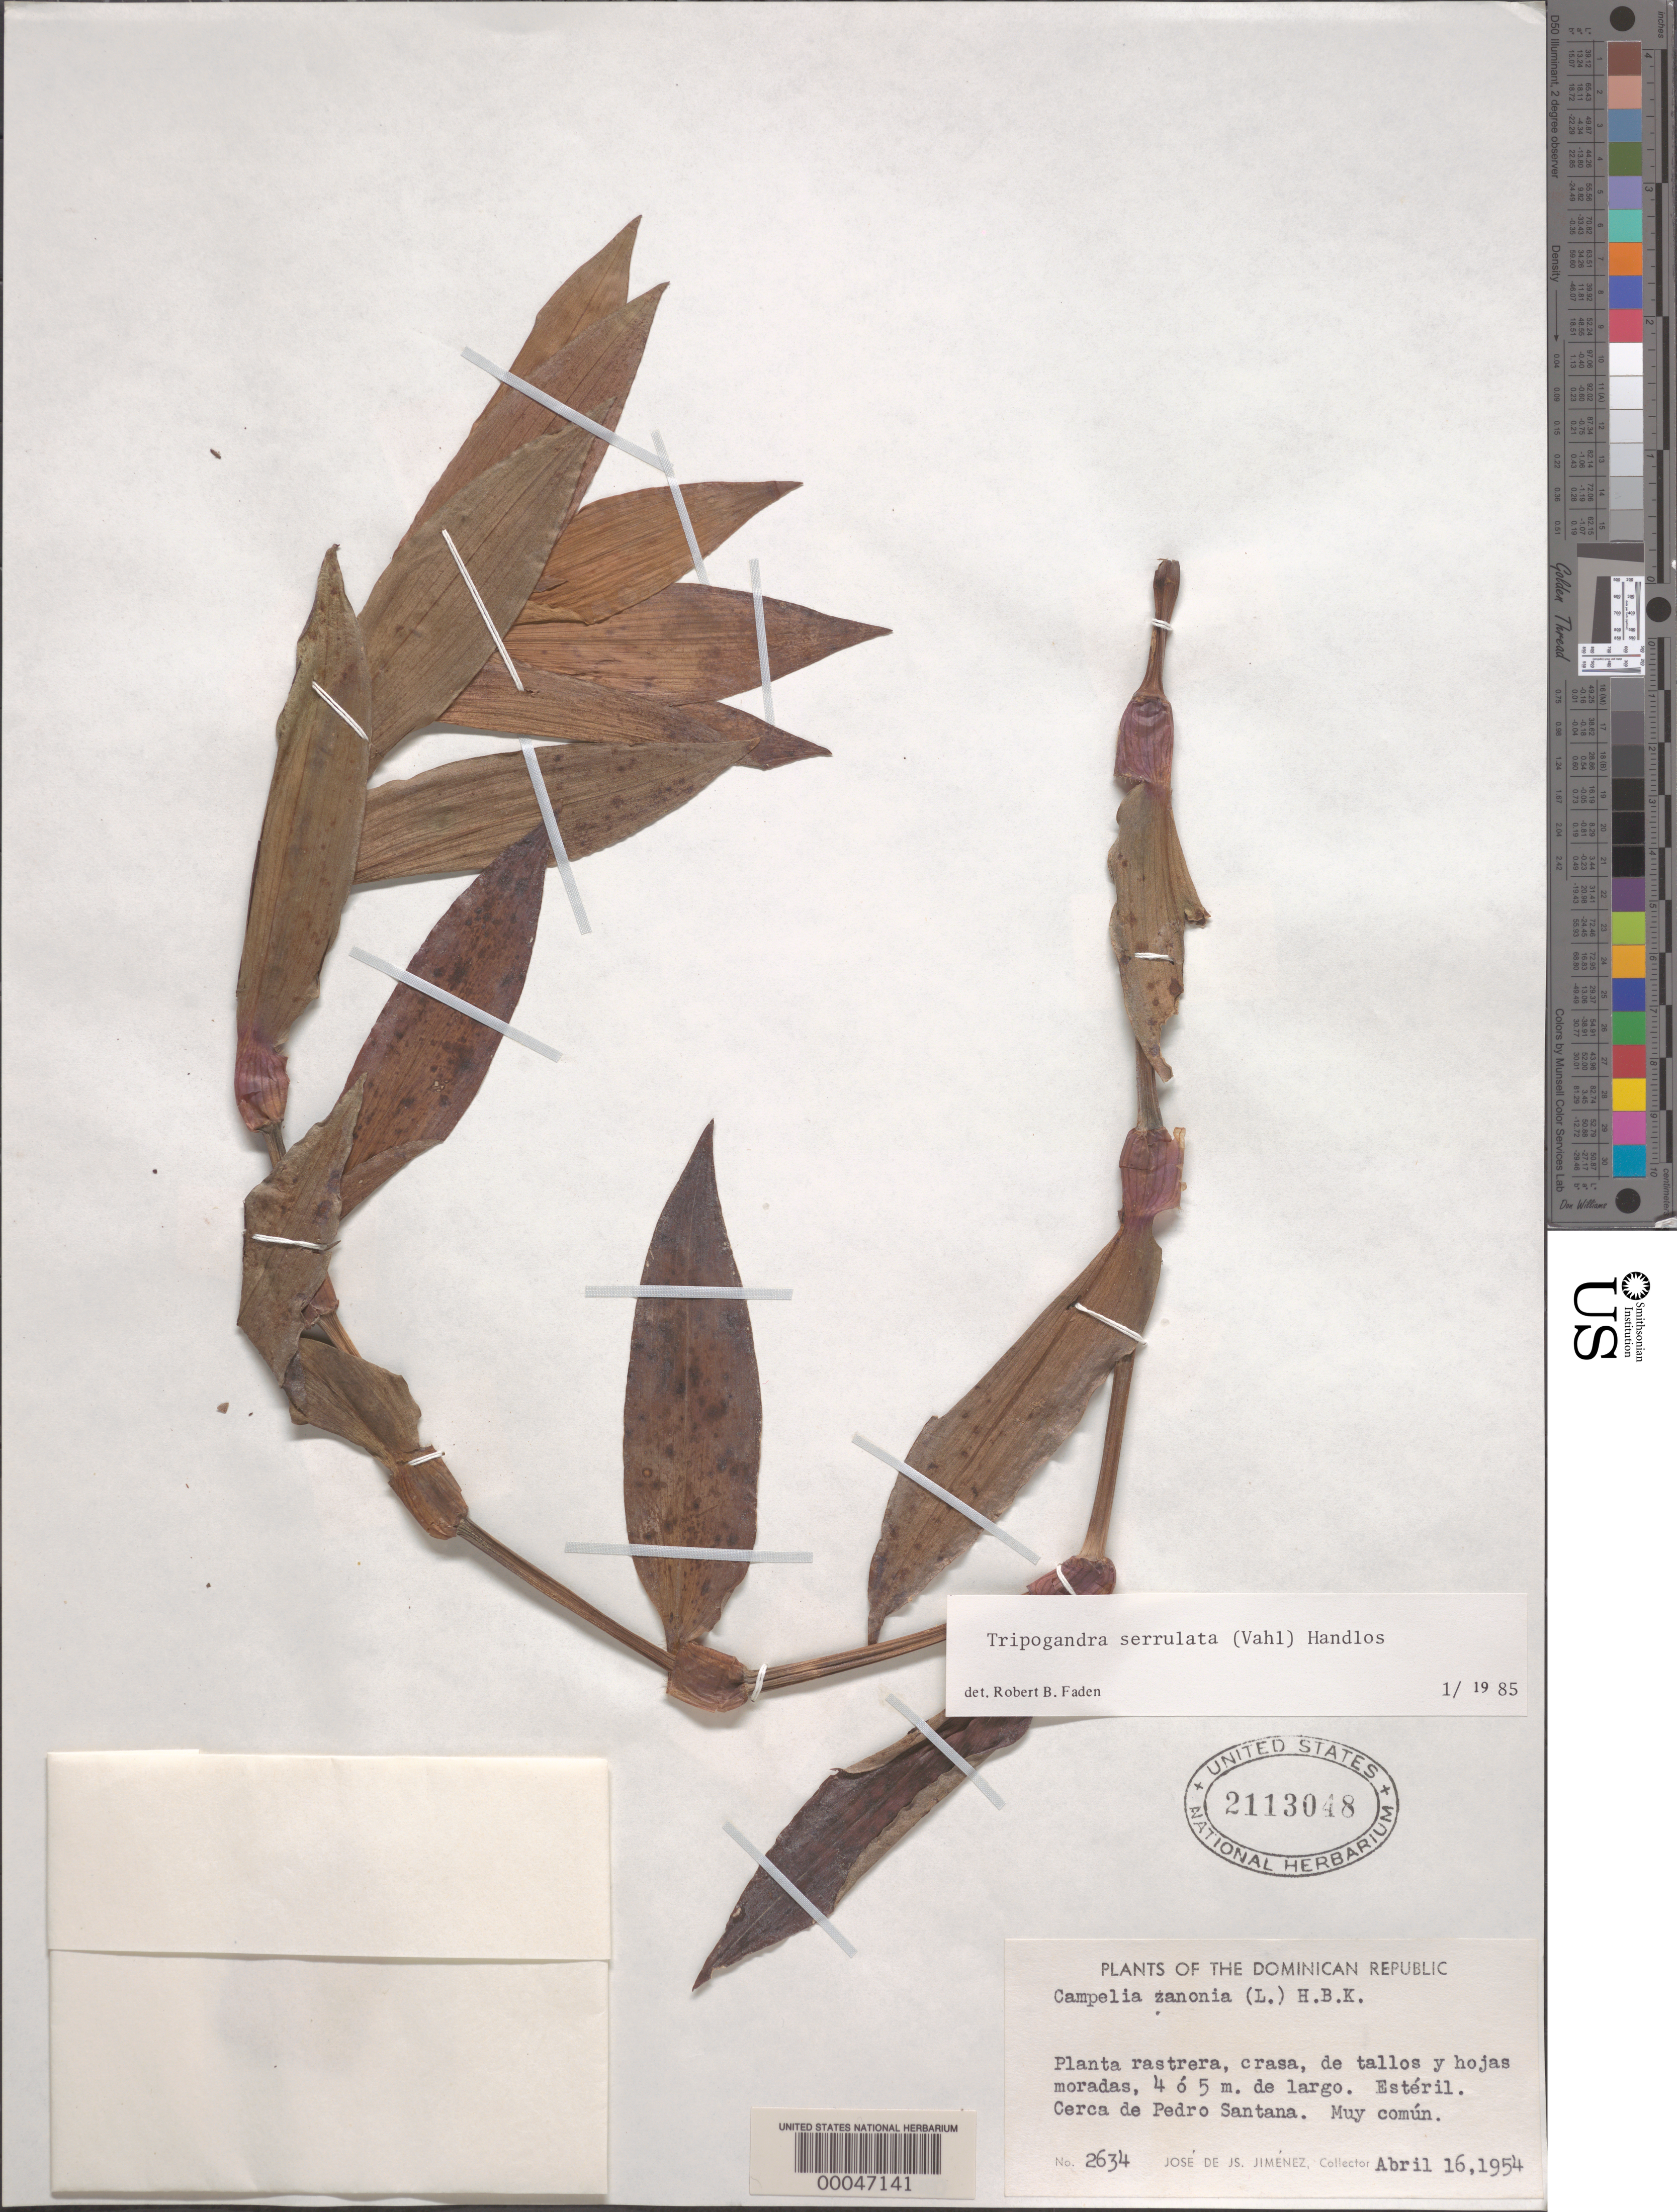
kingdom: Plantae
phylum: Tracheophyta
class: Liliopsida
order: Commelinales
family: Commelinaceae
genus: Tripogandra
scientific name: Tripogandra serrulata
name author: (Vahl) Handlos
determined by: Faden, Robert B., (US), Smithsonian Institution - National Museum of Natural History (UNITED STATES)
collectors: J. J. Jiménez Almonte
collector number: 2634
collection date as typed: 16 Apr 1954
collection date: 1954-04-16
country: Dominican Republic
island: Hispaniola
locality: Pedro santana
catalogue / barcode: US 2113048